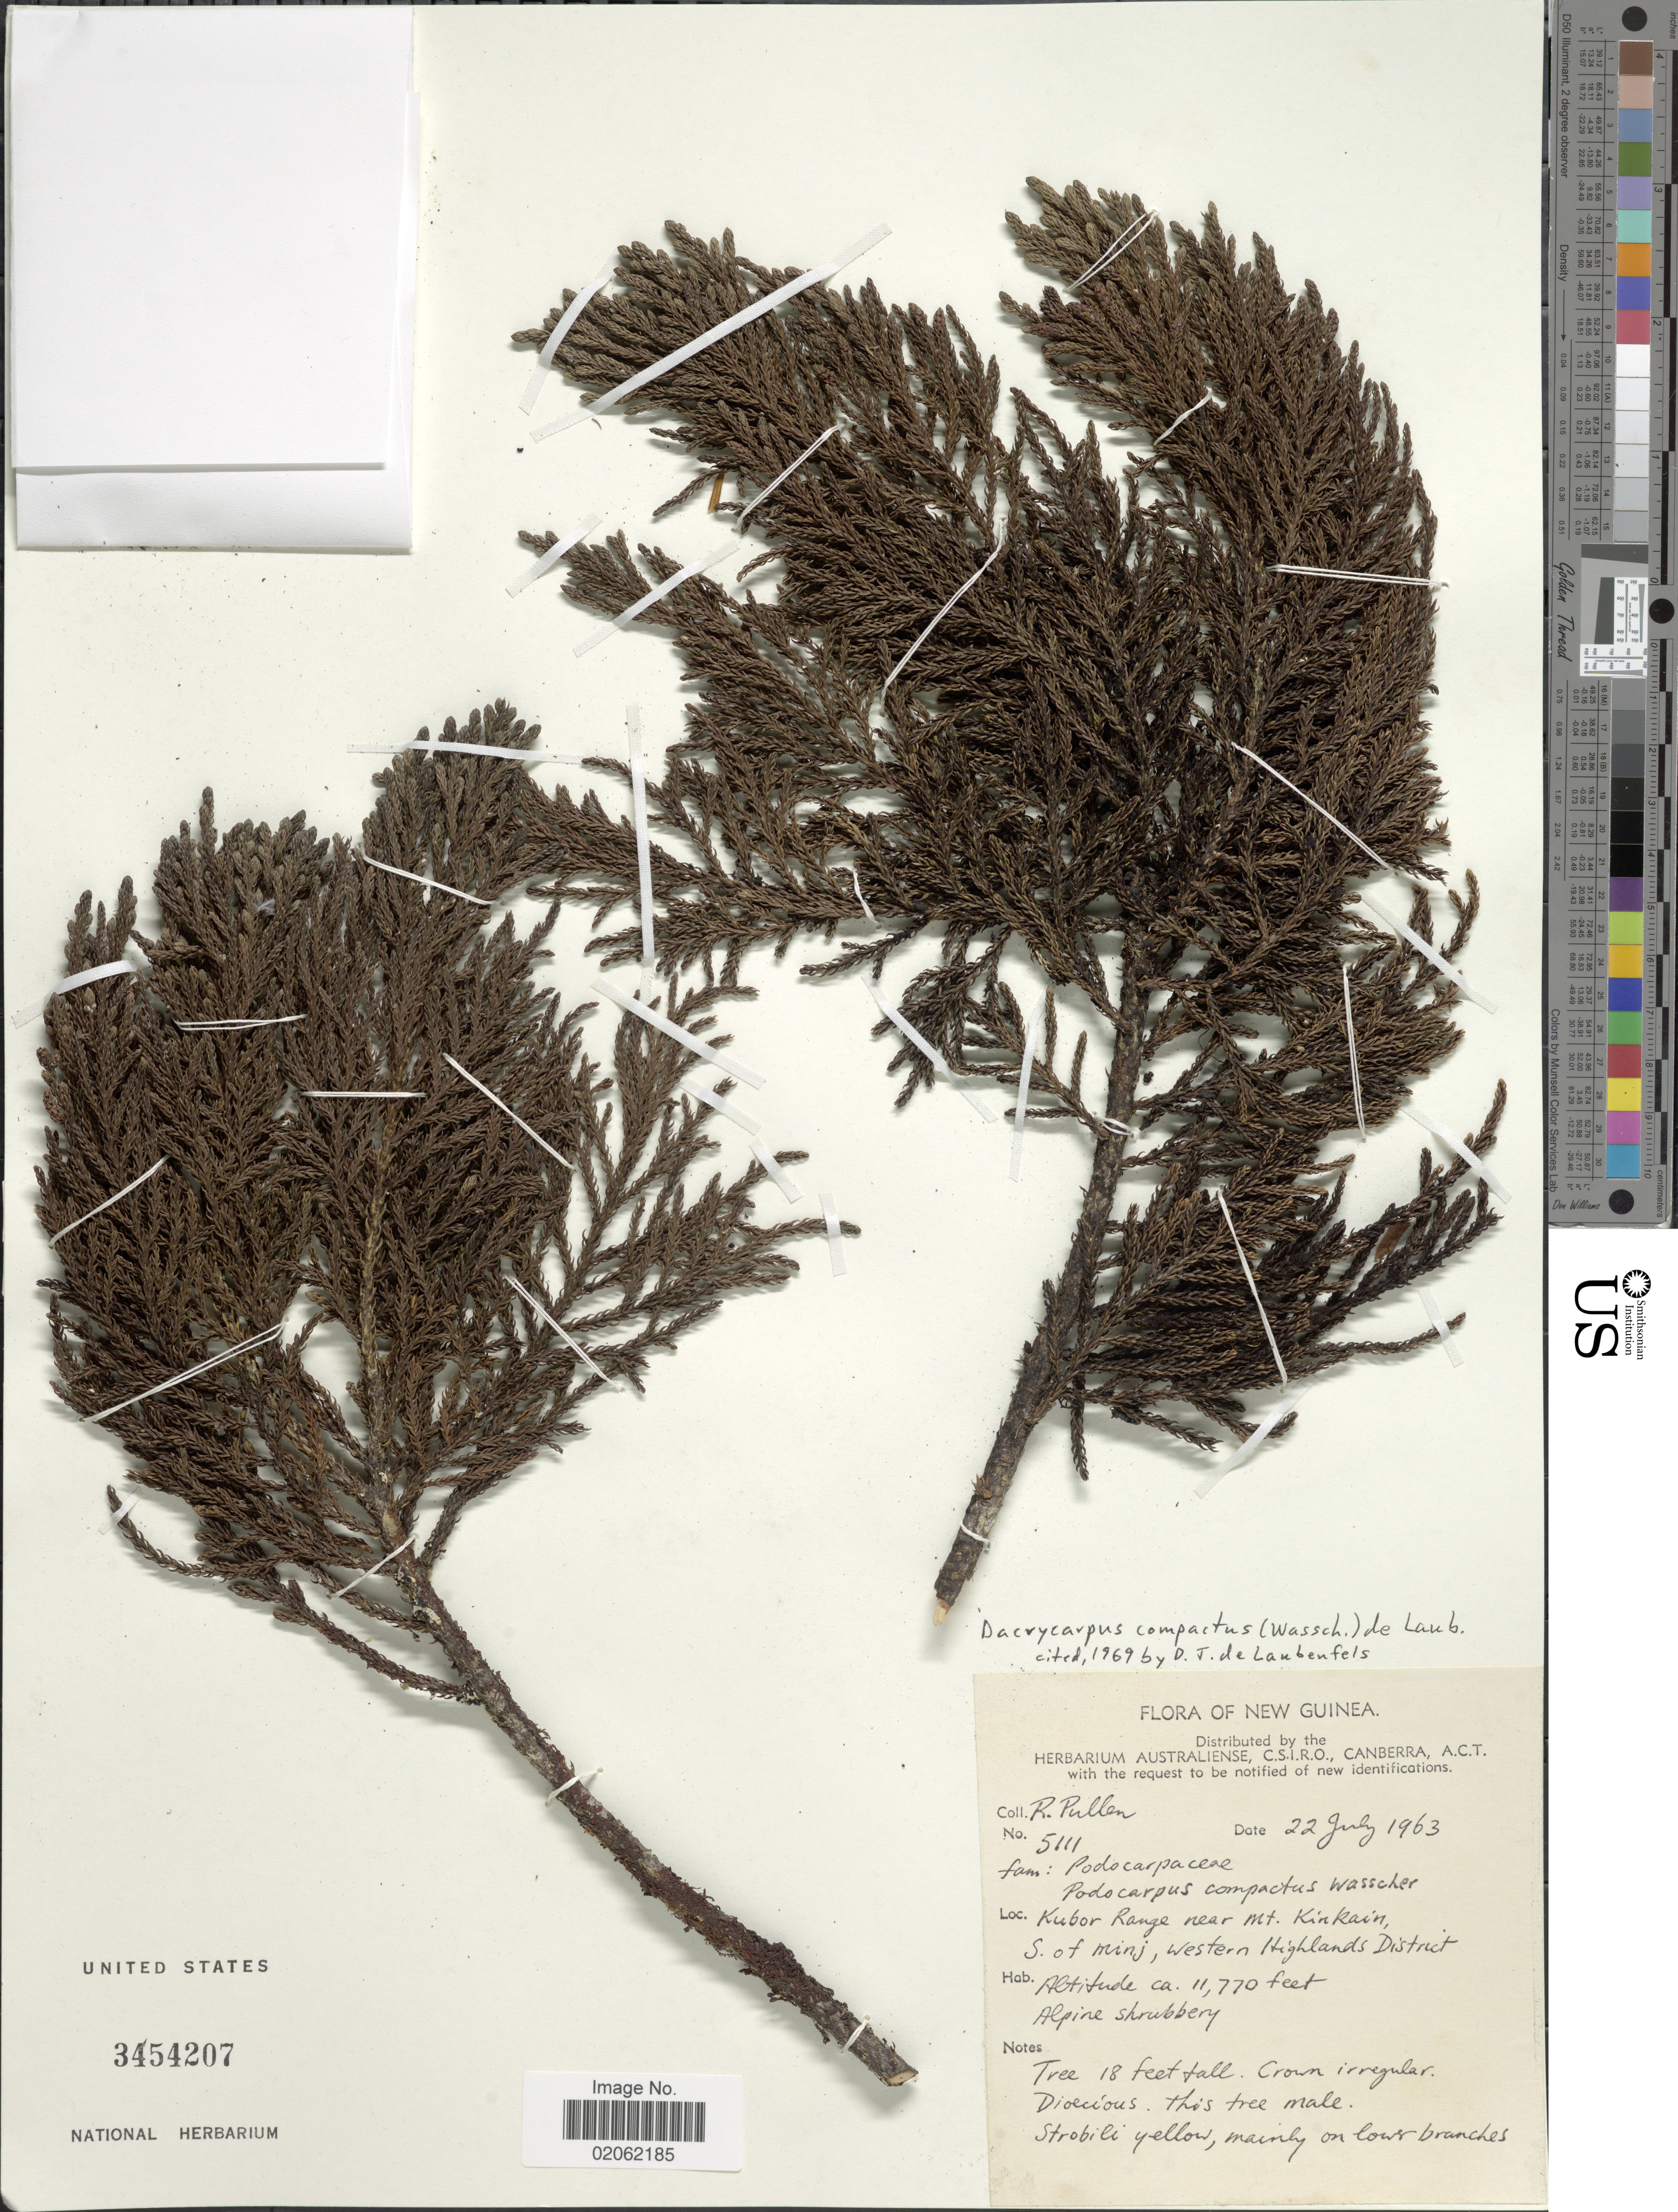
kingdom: Plantae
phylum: Tracheophyta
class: Pinopsida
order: Pinales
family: Podocarpaceae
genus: Dacrycarpus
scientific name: Dacrycarpus compactus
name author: (Wasscher) de Laub.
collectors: R. Pullen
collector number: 5111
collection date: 1963-07-22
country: Papua New Guinea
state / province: Western Highlands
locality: New Guinea, Kubor Range near Mt Kinkain, S of Minj, Western Highlands District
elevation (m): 3587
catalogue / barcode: US 3454207